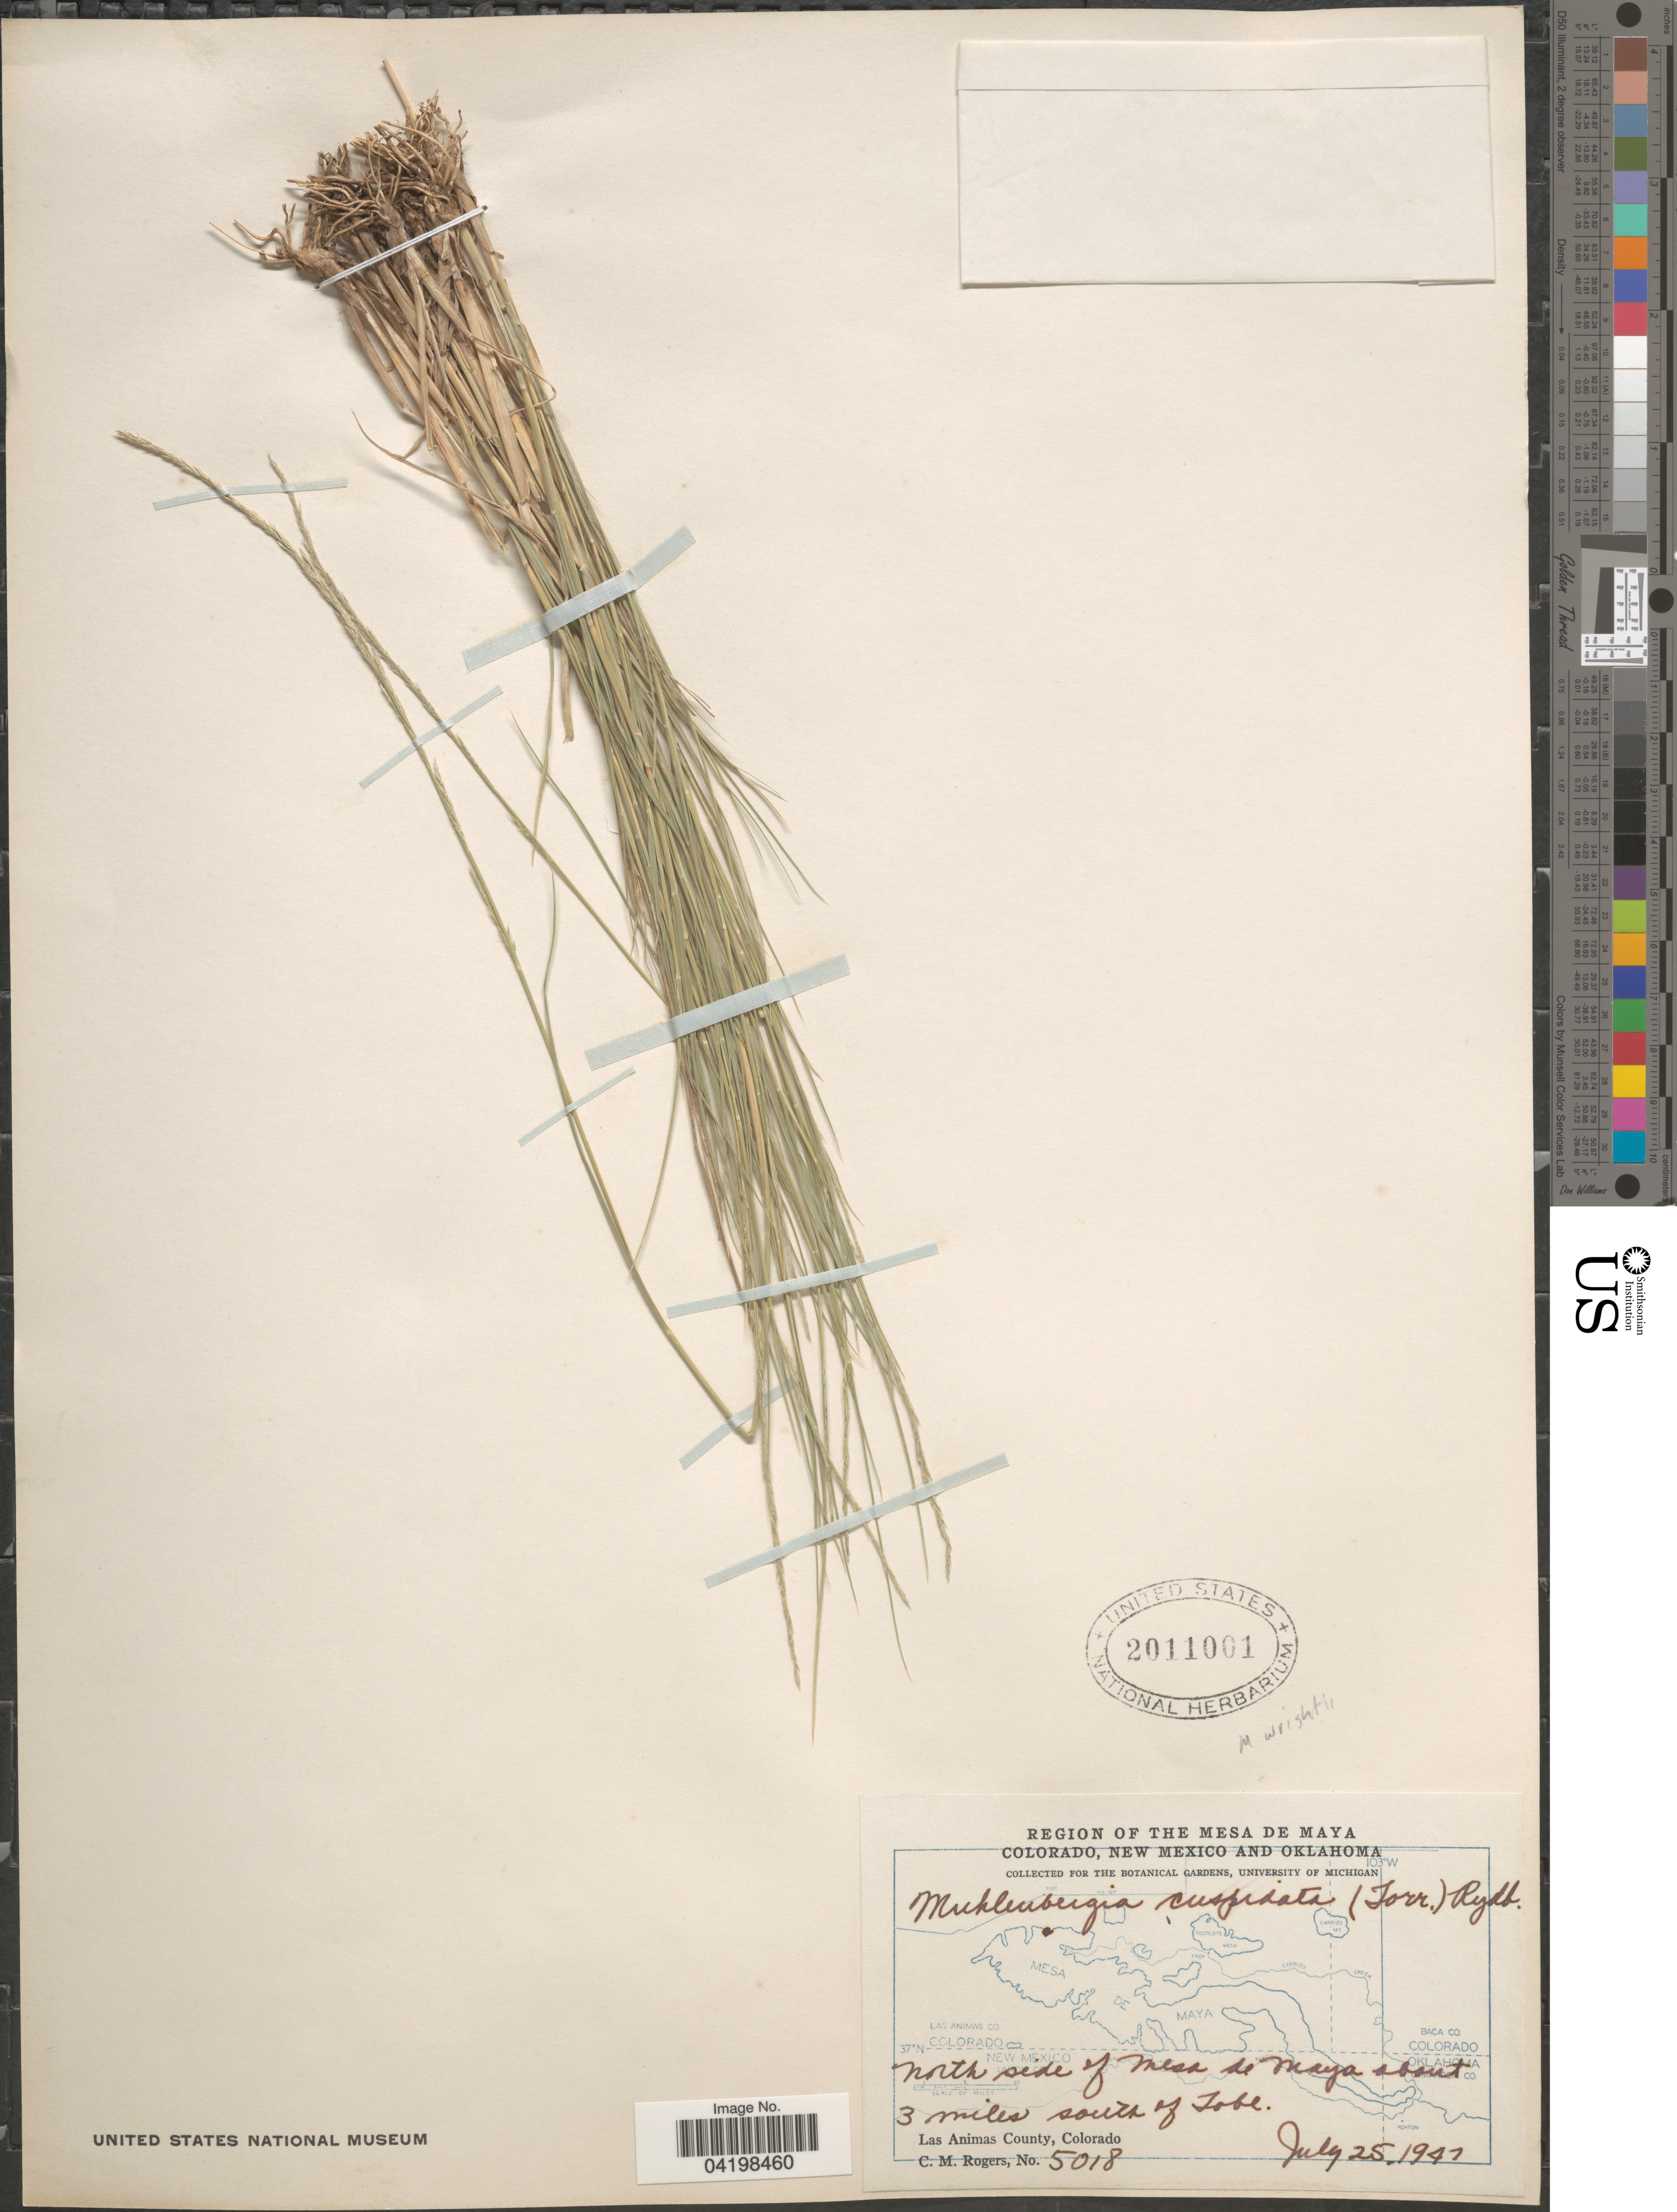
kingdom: Plantae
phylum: Tracheophyta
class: Liliopsida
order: Poales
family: Poaceae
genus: Muhlenbergia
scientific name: Muhlenbergia wrightii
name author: Vasey ex J.M. Coult.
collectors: C. M. Rogers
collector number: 5018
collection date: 1941-07-25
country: United States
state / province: Colorado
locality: Region of the Mesa de Maya. North side of mesa de Maya about 3 miles south of Tobe. Las Animas County.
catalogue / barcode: US 2011001